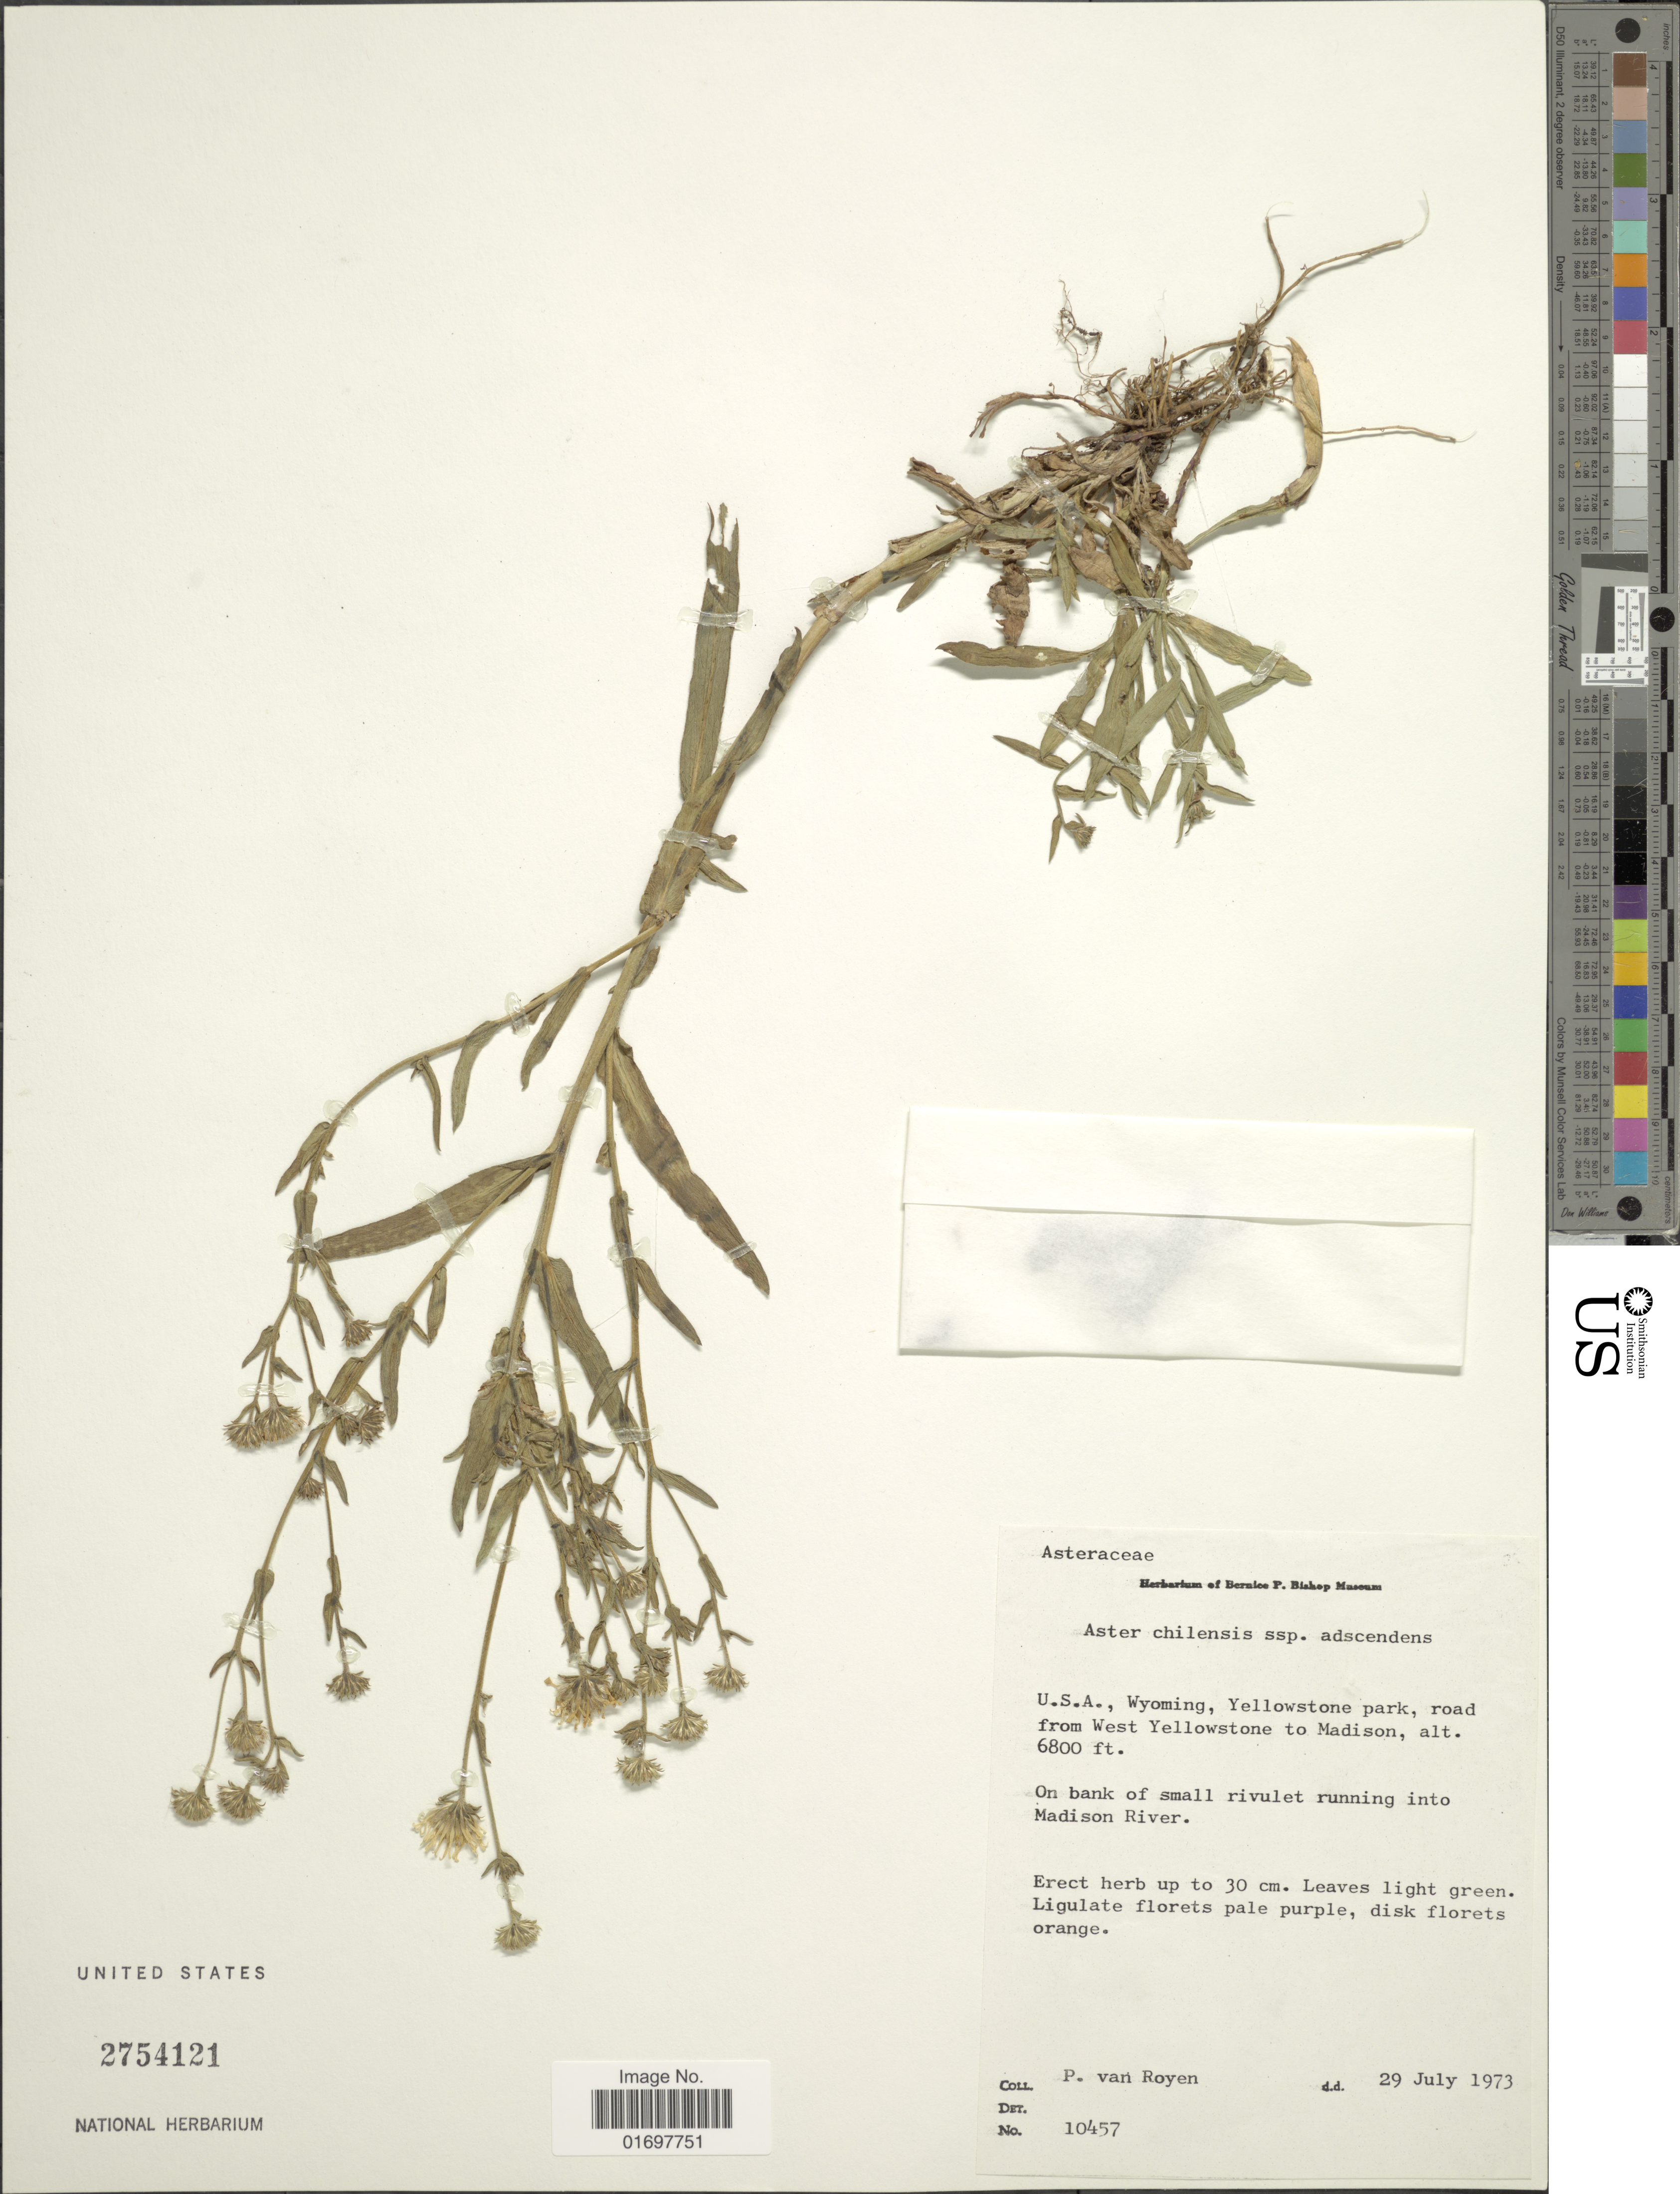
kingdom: Plantae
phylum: Tracheophyta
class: Magnoliopsida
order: Asterales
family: Asteraceae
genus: Symphyotrichum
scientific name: Symphyotrichum chilense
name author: (Nees) G.L. Nesom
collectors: P. van Royen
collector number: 10457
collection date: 1973-07-29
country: United States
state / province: Wyoming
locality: U.S.A. Wyoming, Yellowstone park, road from West Yellowstone to Madison. Small rivulet running into Madison River.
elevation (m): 2073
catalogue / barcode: US 2754121